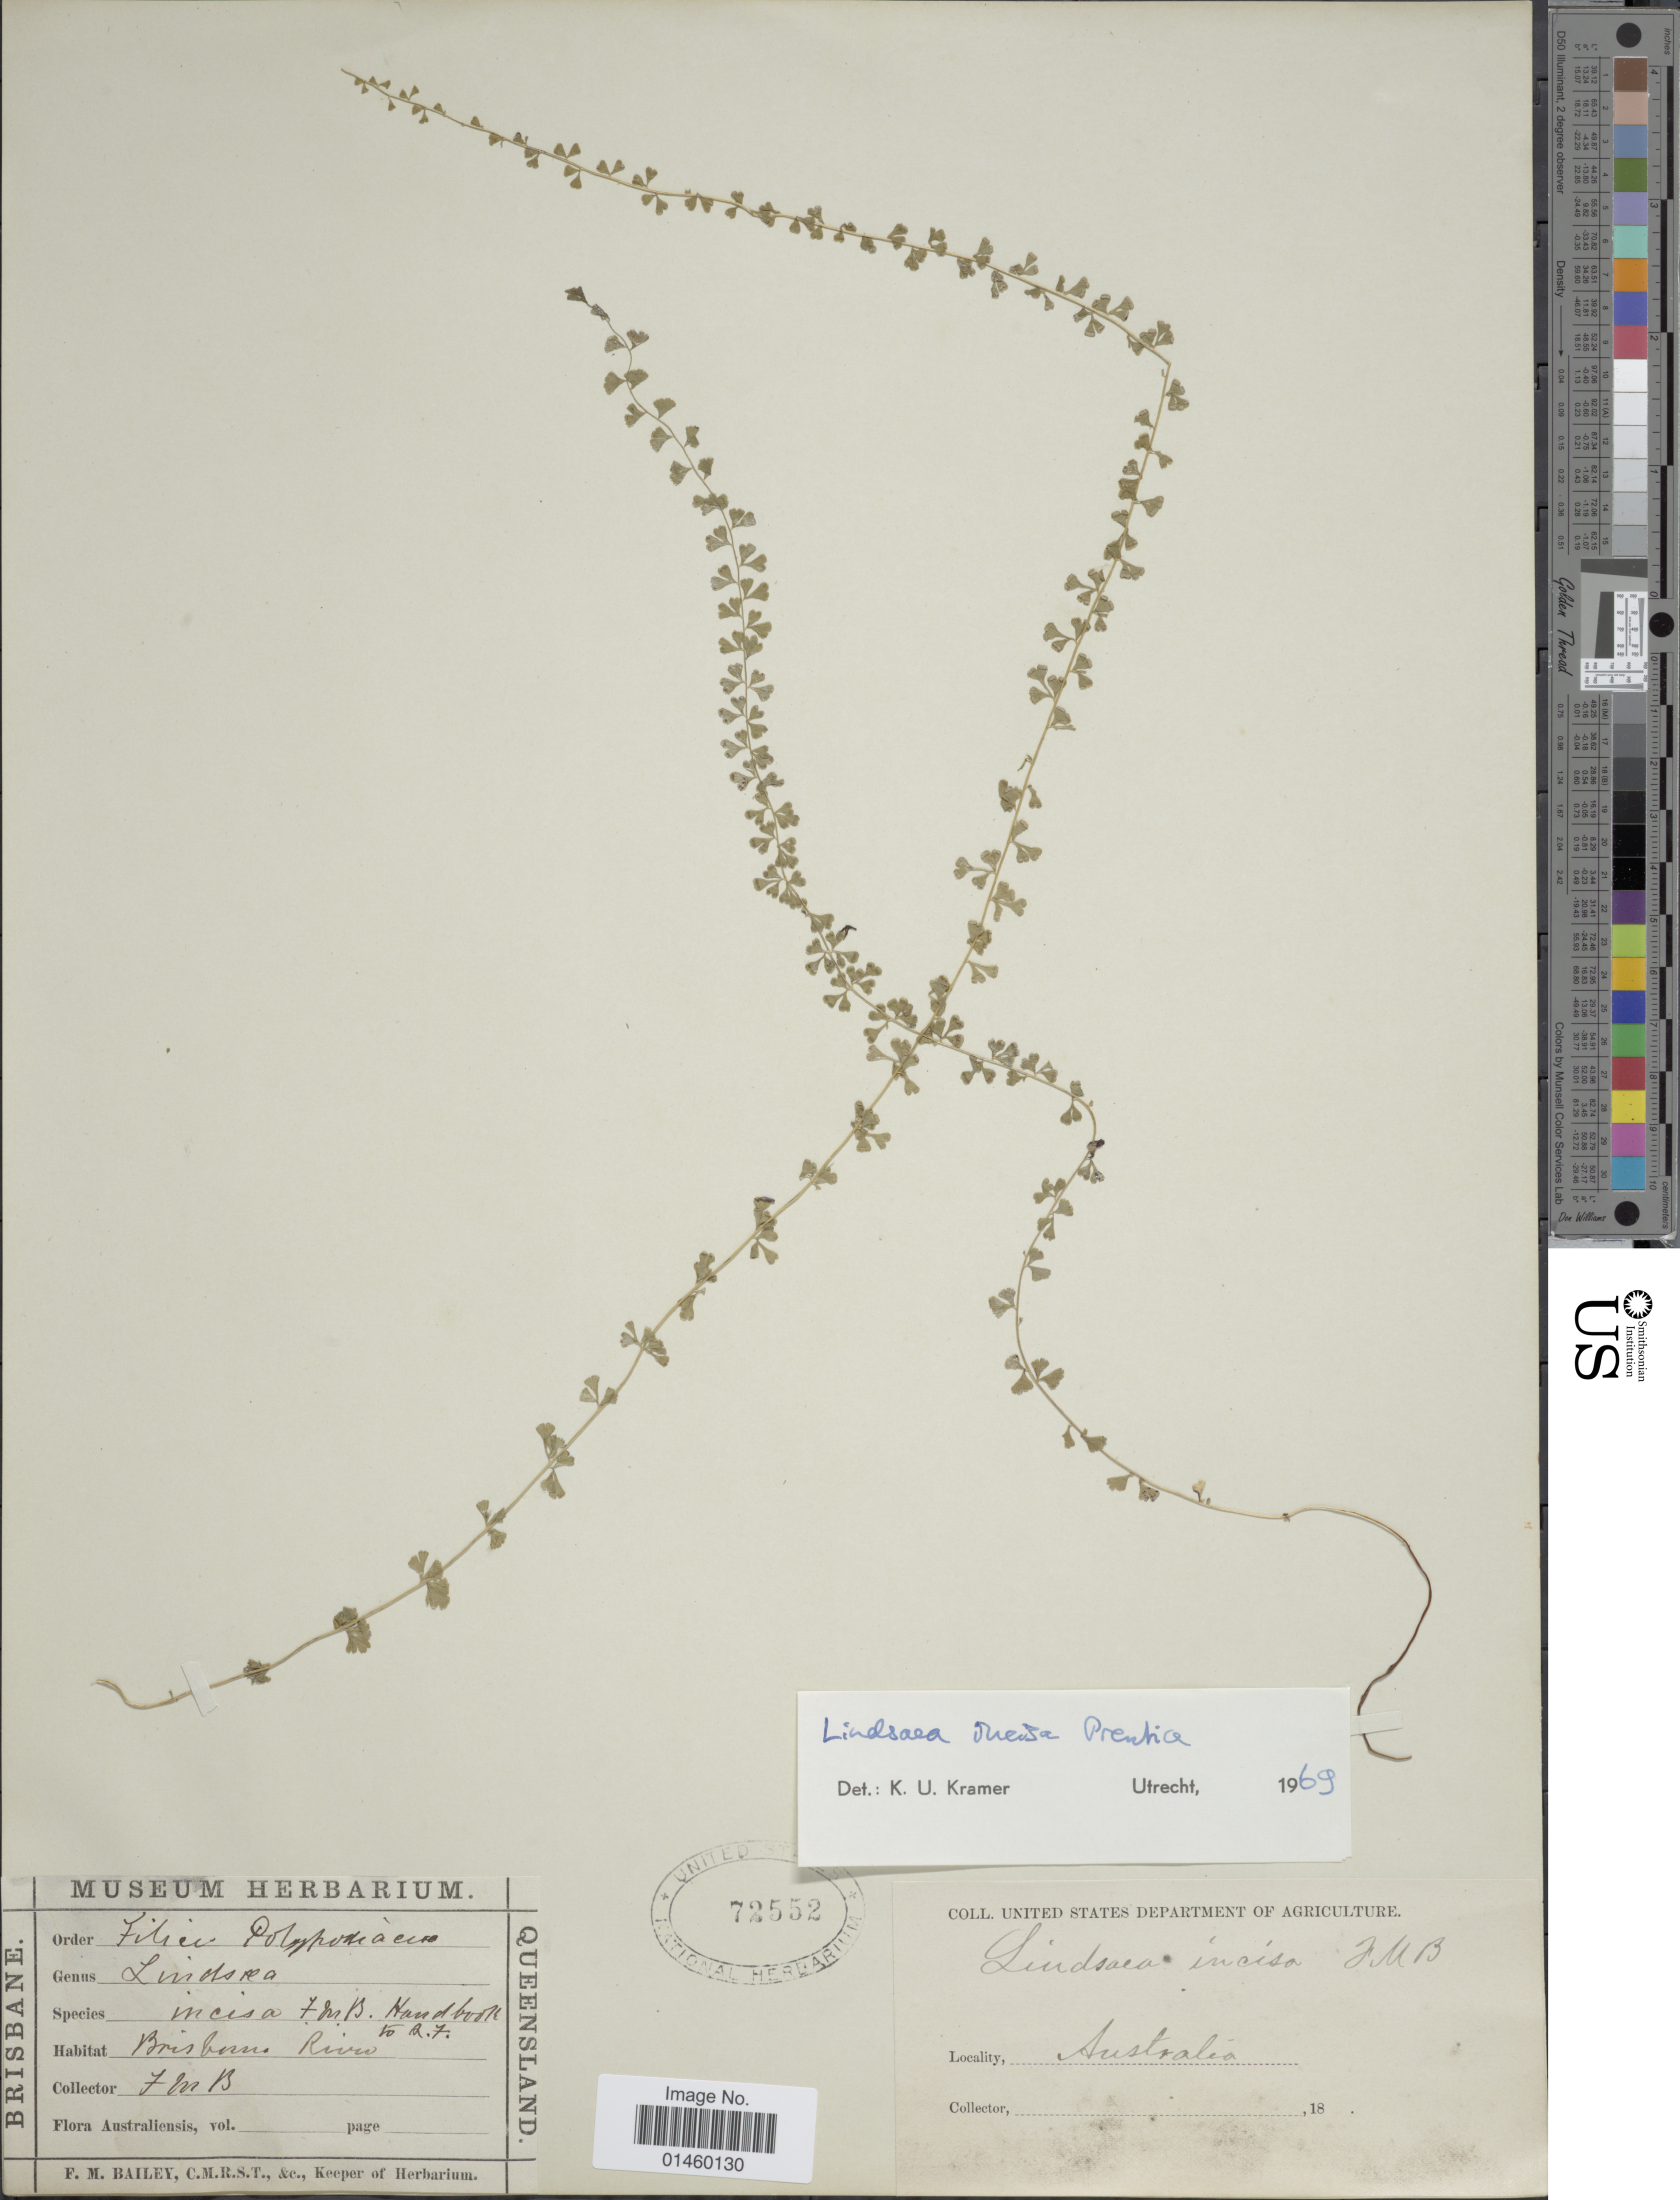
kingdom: Plantae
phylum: Tracheophyta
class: Polypodiopsida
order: Polypodiales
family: Lindsaeaceae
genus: Lindsaea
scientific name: Lindsaea incisa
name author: Prent.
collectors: F. M. Bailey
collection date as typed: Transcribed d/m/y: //18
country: Australia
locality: Brisbane River.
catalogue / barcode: US 72552